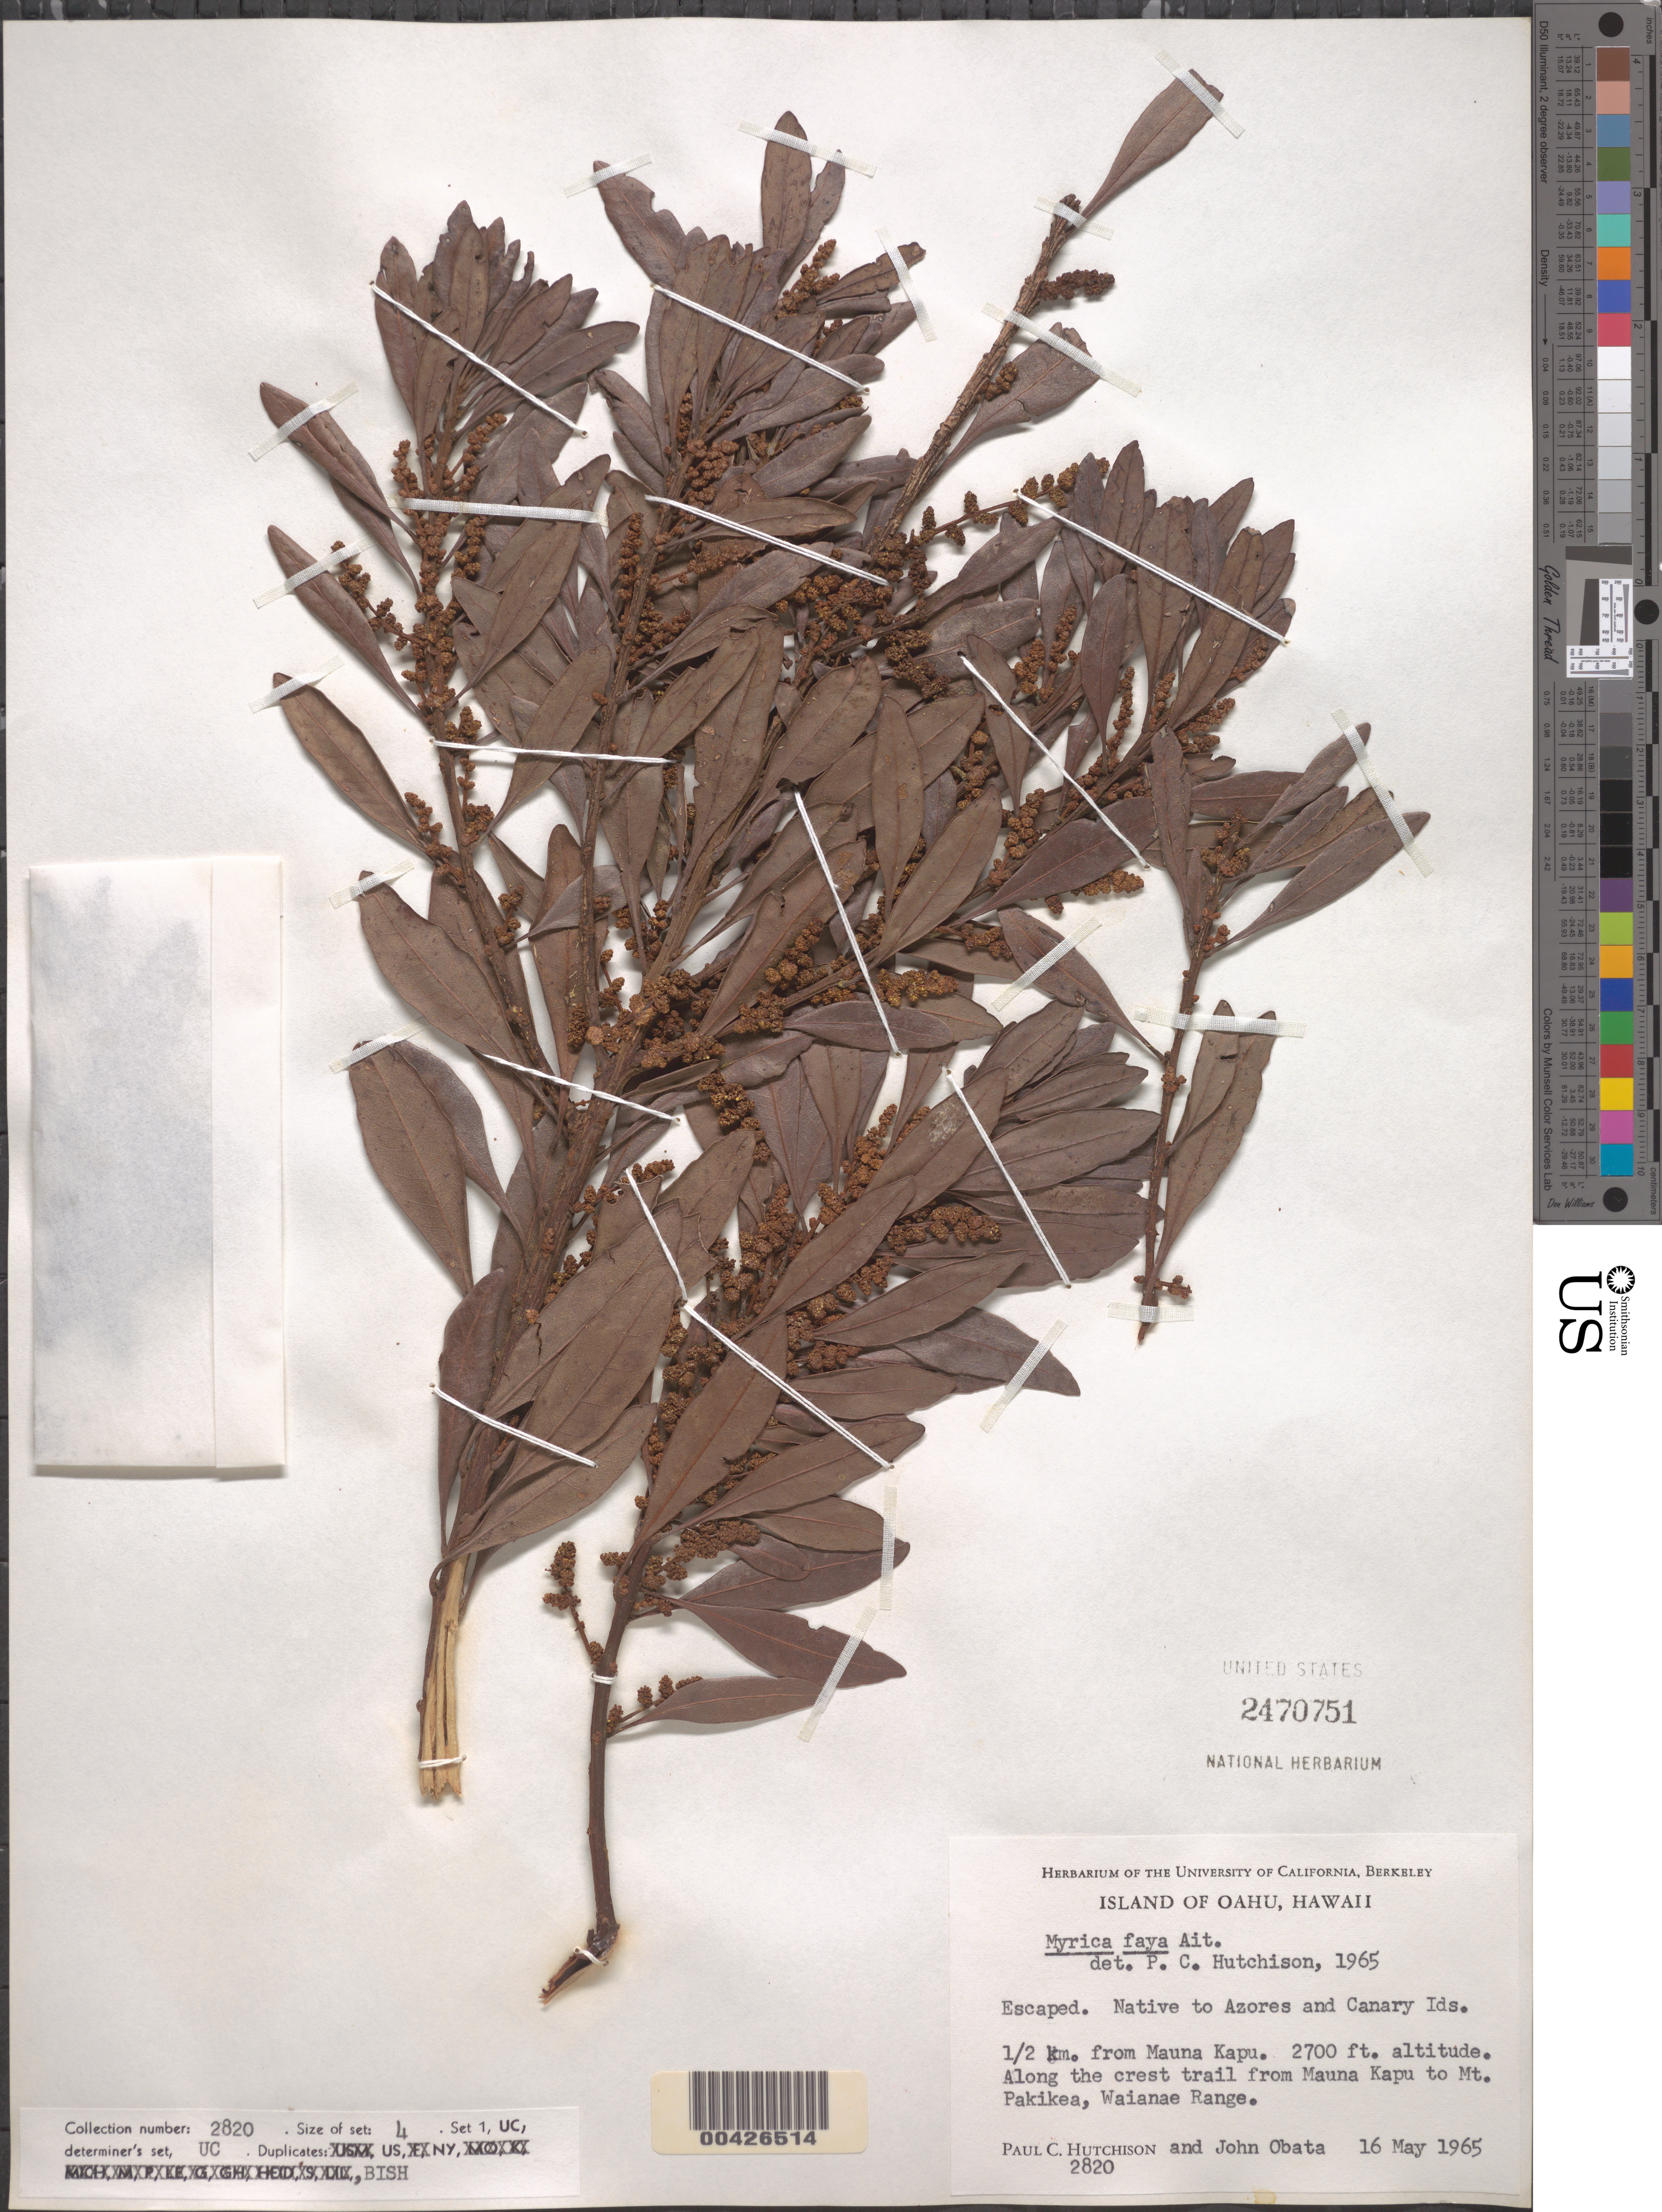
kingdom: Plantae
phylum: Tracheophyta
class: Magnoliopsida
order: Fagales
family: Myricaceae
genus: Morella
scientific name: Morella faya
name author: (Aiton) Wilbur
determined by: Wagner, W. L., (BOT), Smithsonian Institution - National Museum of Natural History (UNITED STATES)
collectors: P. C. Hutchison & J. Obata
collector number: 2820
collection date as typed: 16 May 1965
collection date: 1965-05-16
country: United States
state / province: Hawaii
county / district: Honolulu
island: Oahu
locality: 1/2 kilometer from Mauna Kapu. Along the crest trail from Mauna Kapu to Mount Pakikea, Waianae Range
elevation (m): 8858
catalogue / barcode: US 2470751